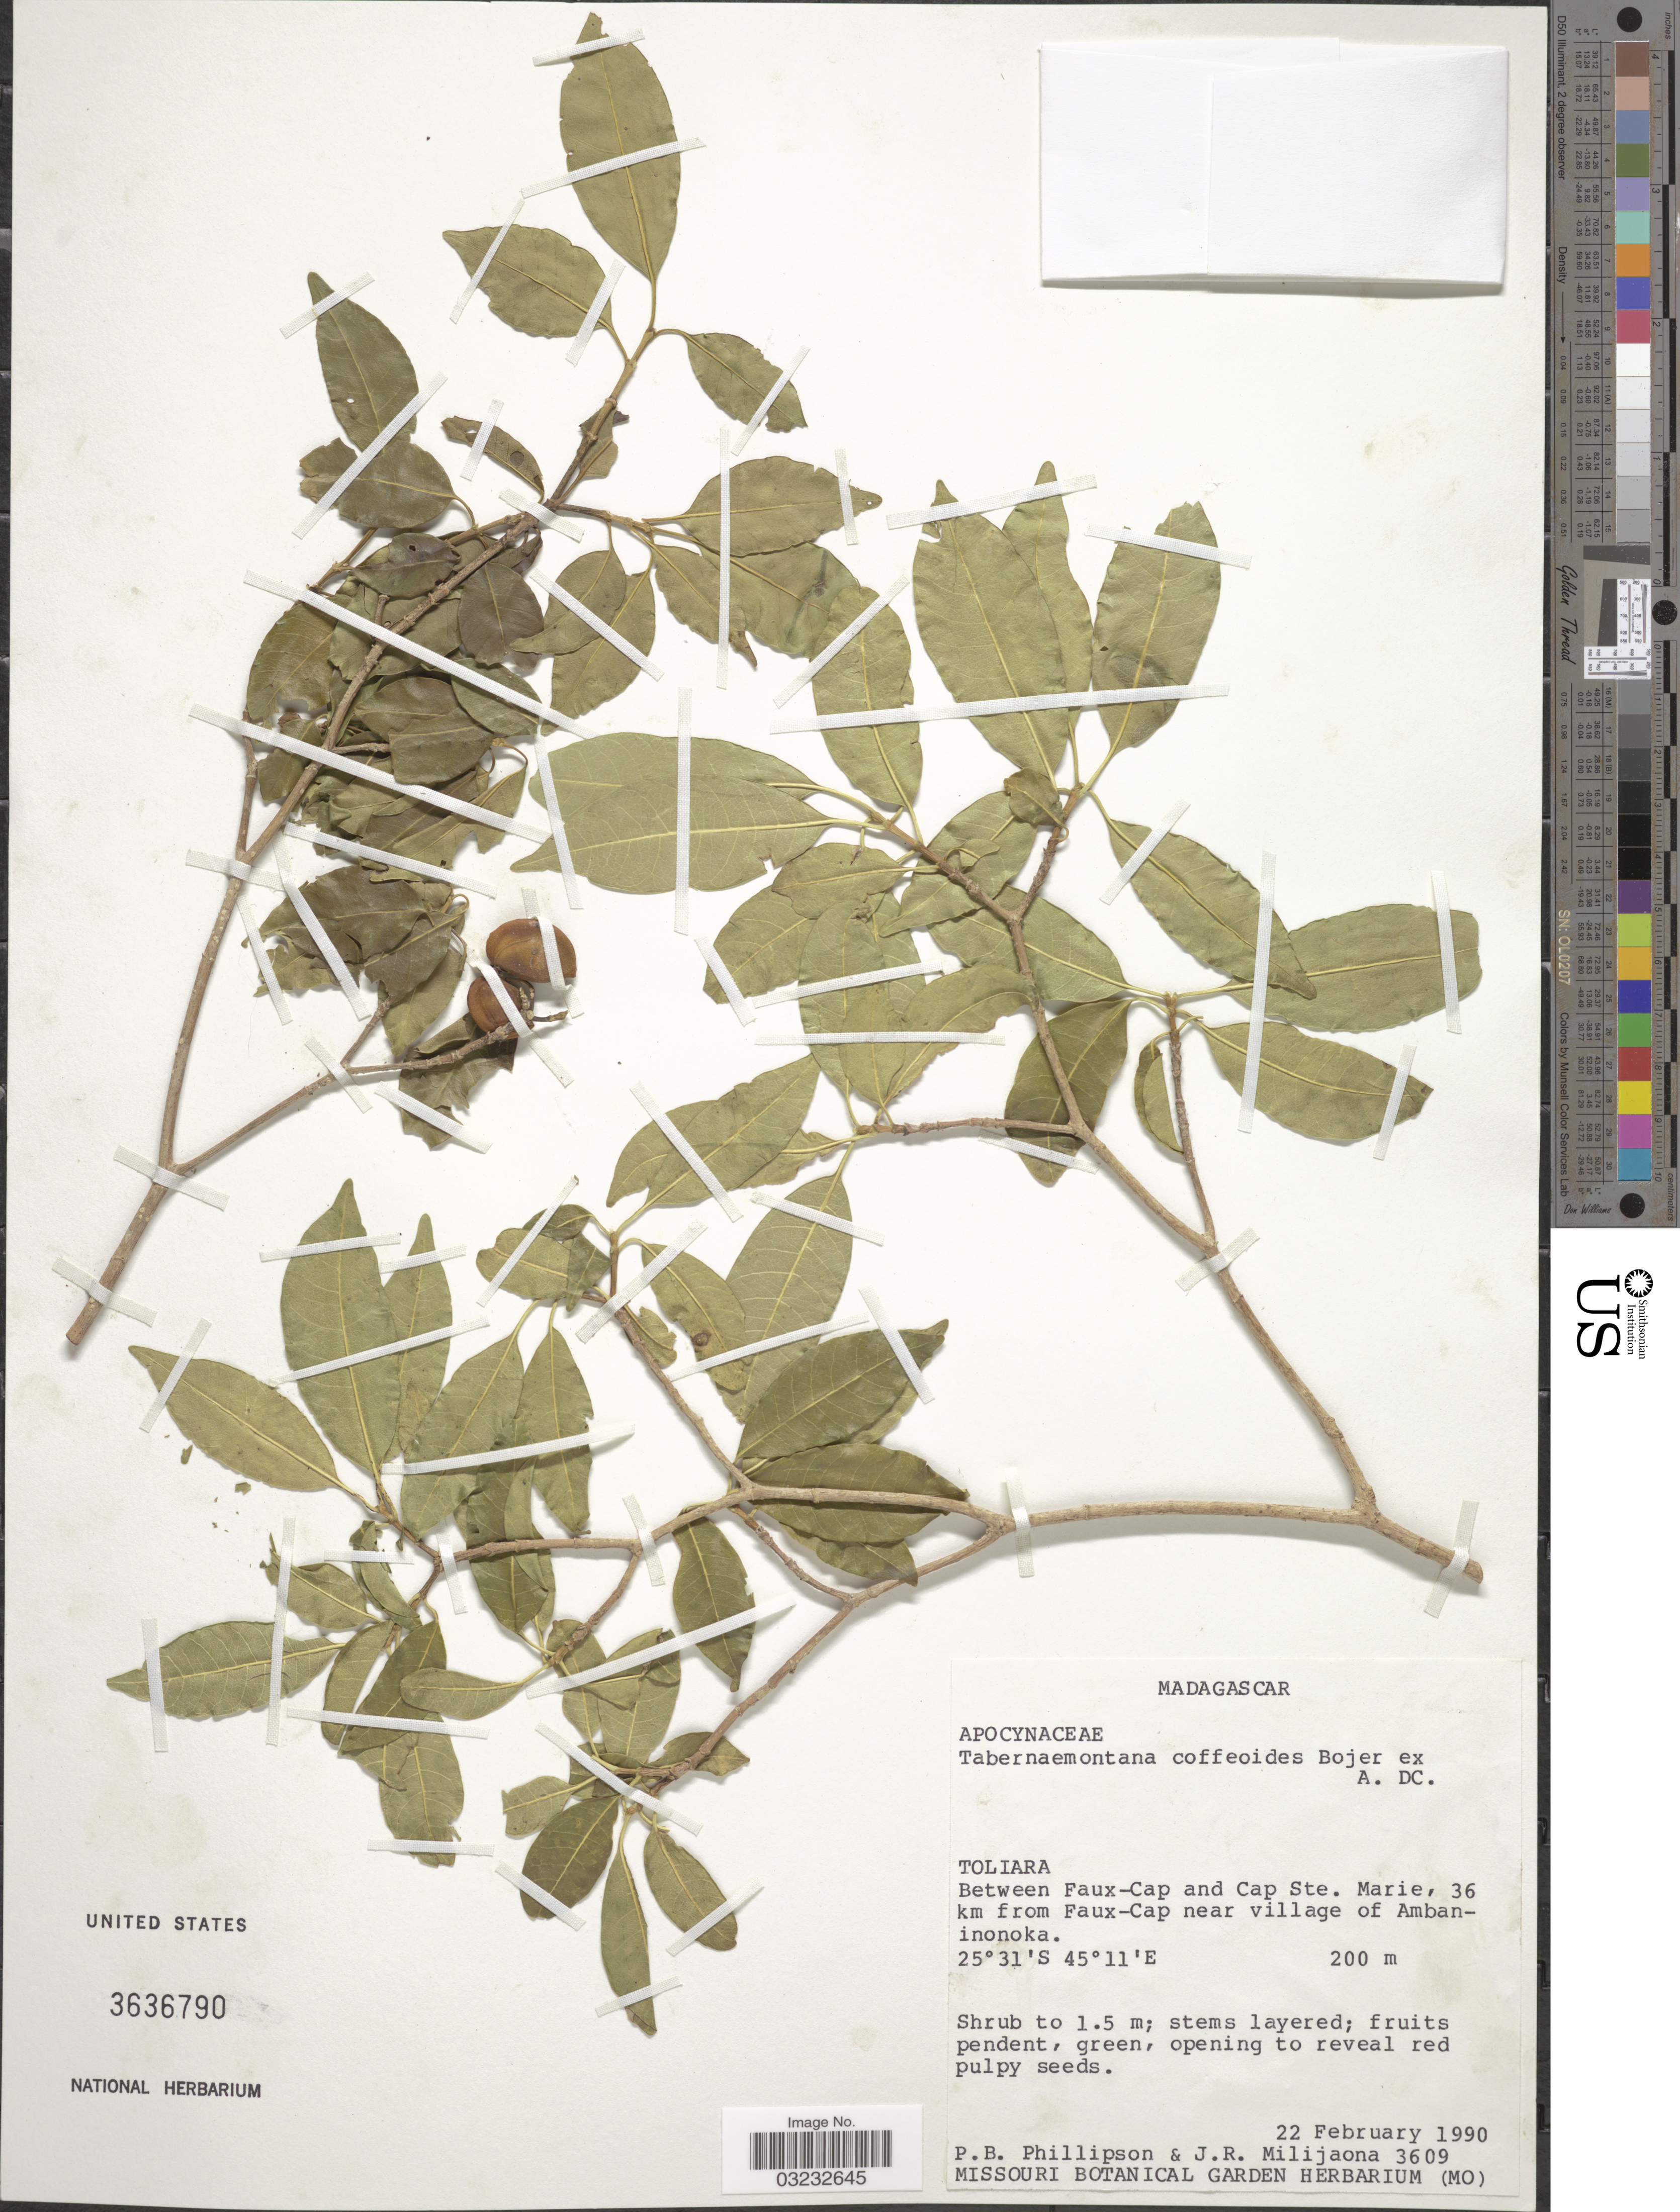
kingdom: Plantae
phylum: Tracheophyta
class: Magnoliopsida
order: Gentianales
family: Apocynaceae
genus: Tabernaemontana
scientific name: Tabernaemontana coffeoides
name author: Bojer ex A. DC.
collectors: P. B. Phillipson & J. R. Milijaona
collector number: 3609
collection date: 1990-02-22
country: Madagascar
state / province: Androy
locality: Between Faux-Cap and Cap Ste. Marie, 36 km from Faux-Cap near village of Ambaninonoka.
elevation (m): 200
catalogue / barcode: US 3636790